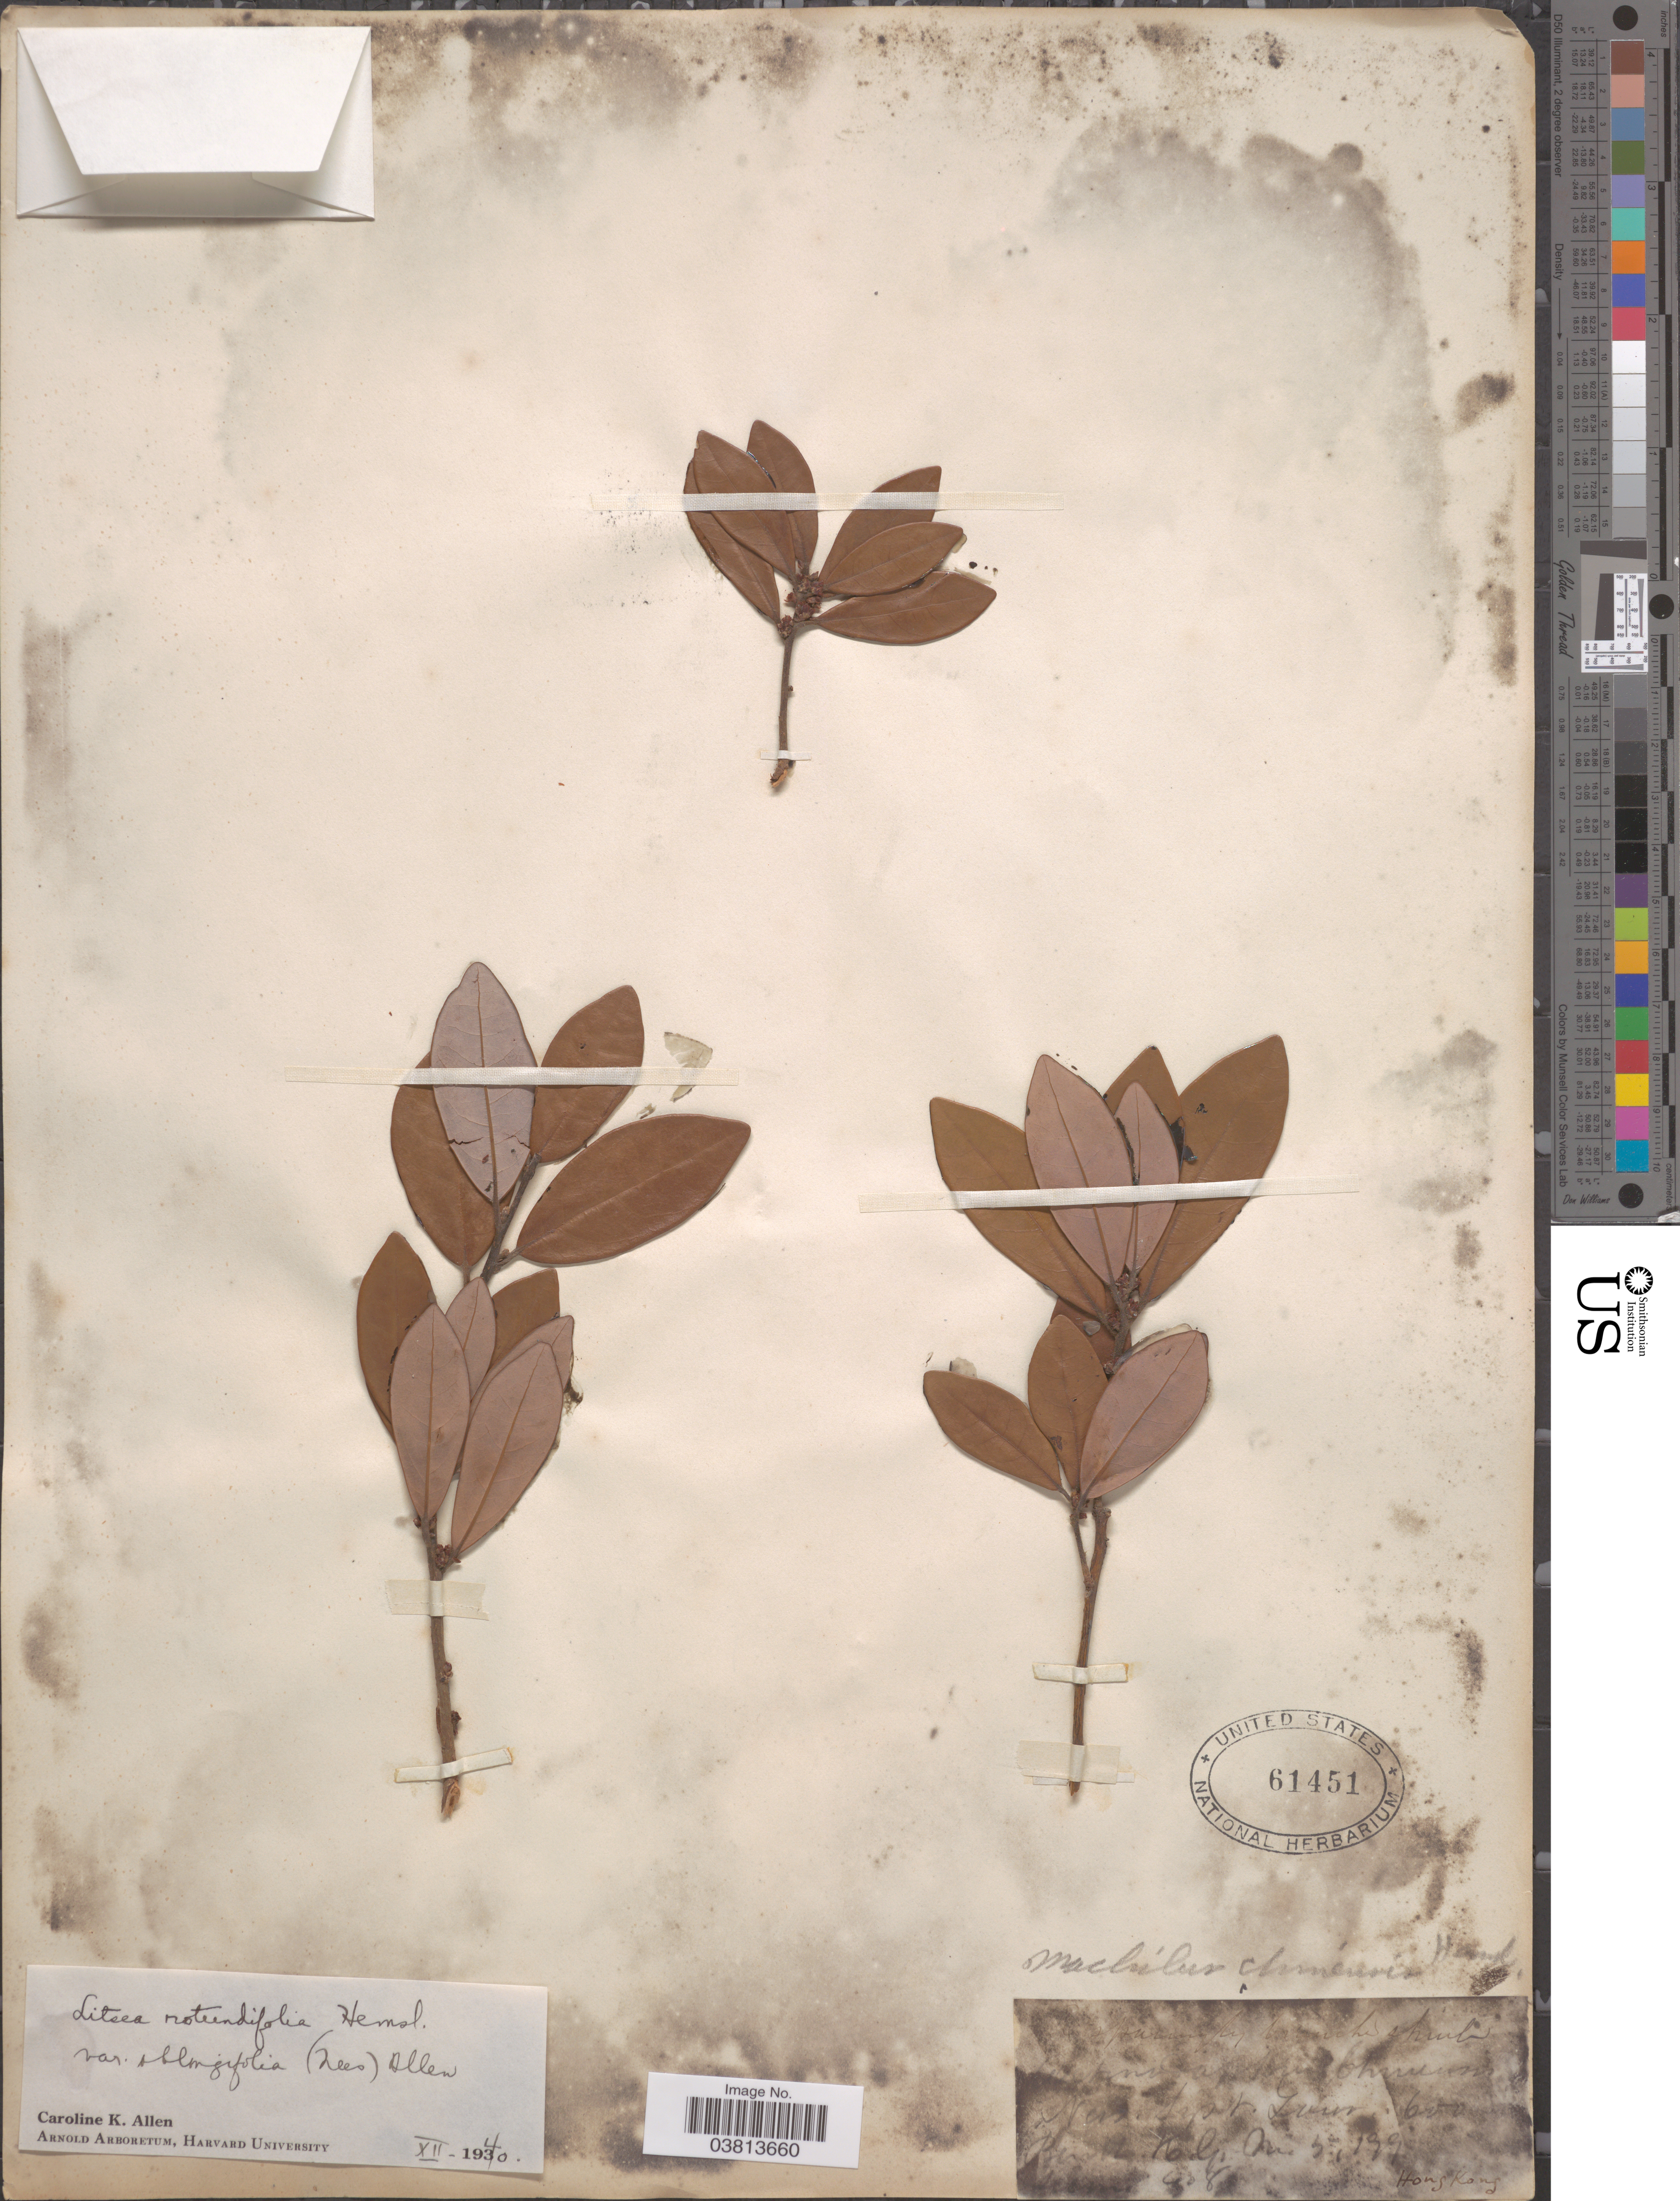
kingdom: Plantae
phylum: Tracheophyta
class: Magnoliopsida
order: Laurales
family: Lauraceae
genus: Litsea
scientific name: Litsea rotundifolia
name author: Hemsl.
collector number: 408*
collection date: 1995-05-05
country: China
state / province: Hong Kong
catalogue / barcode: US 61451